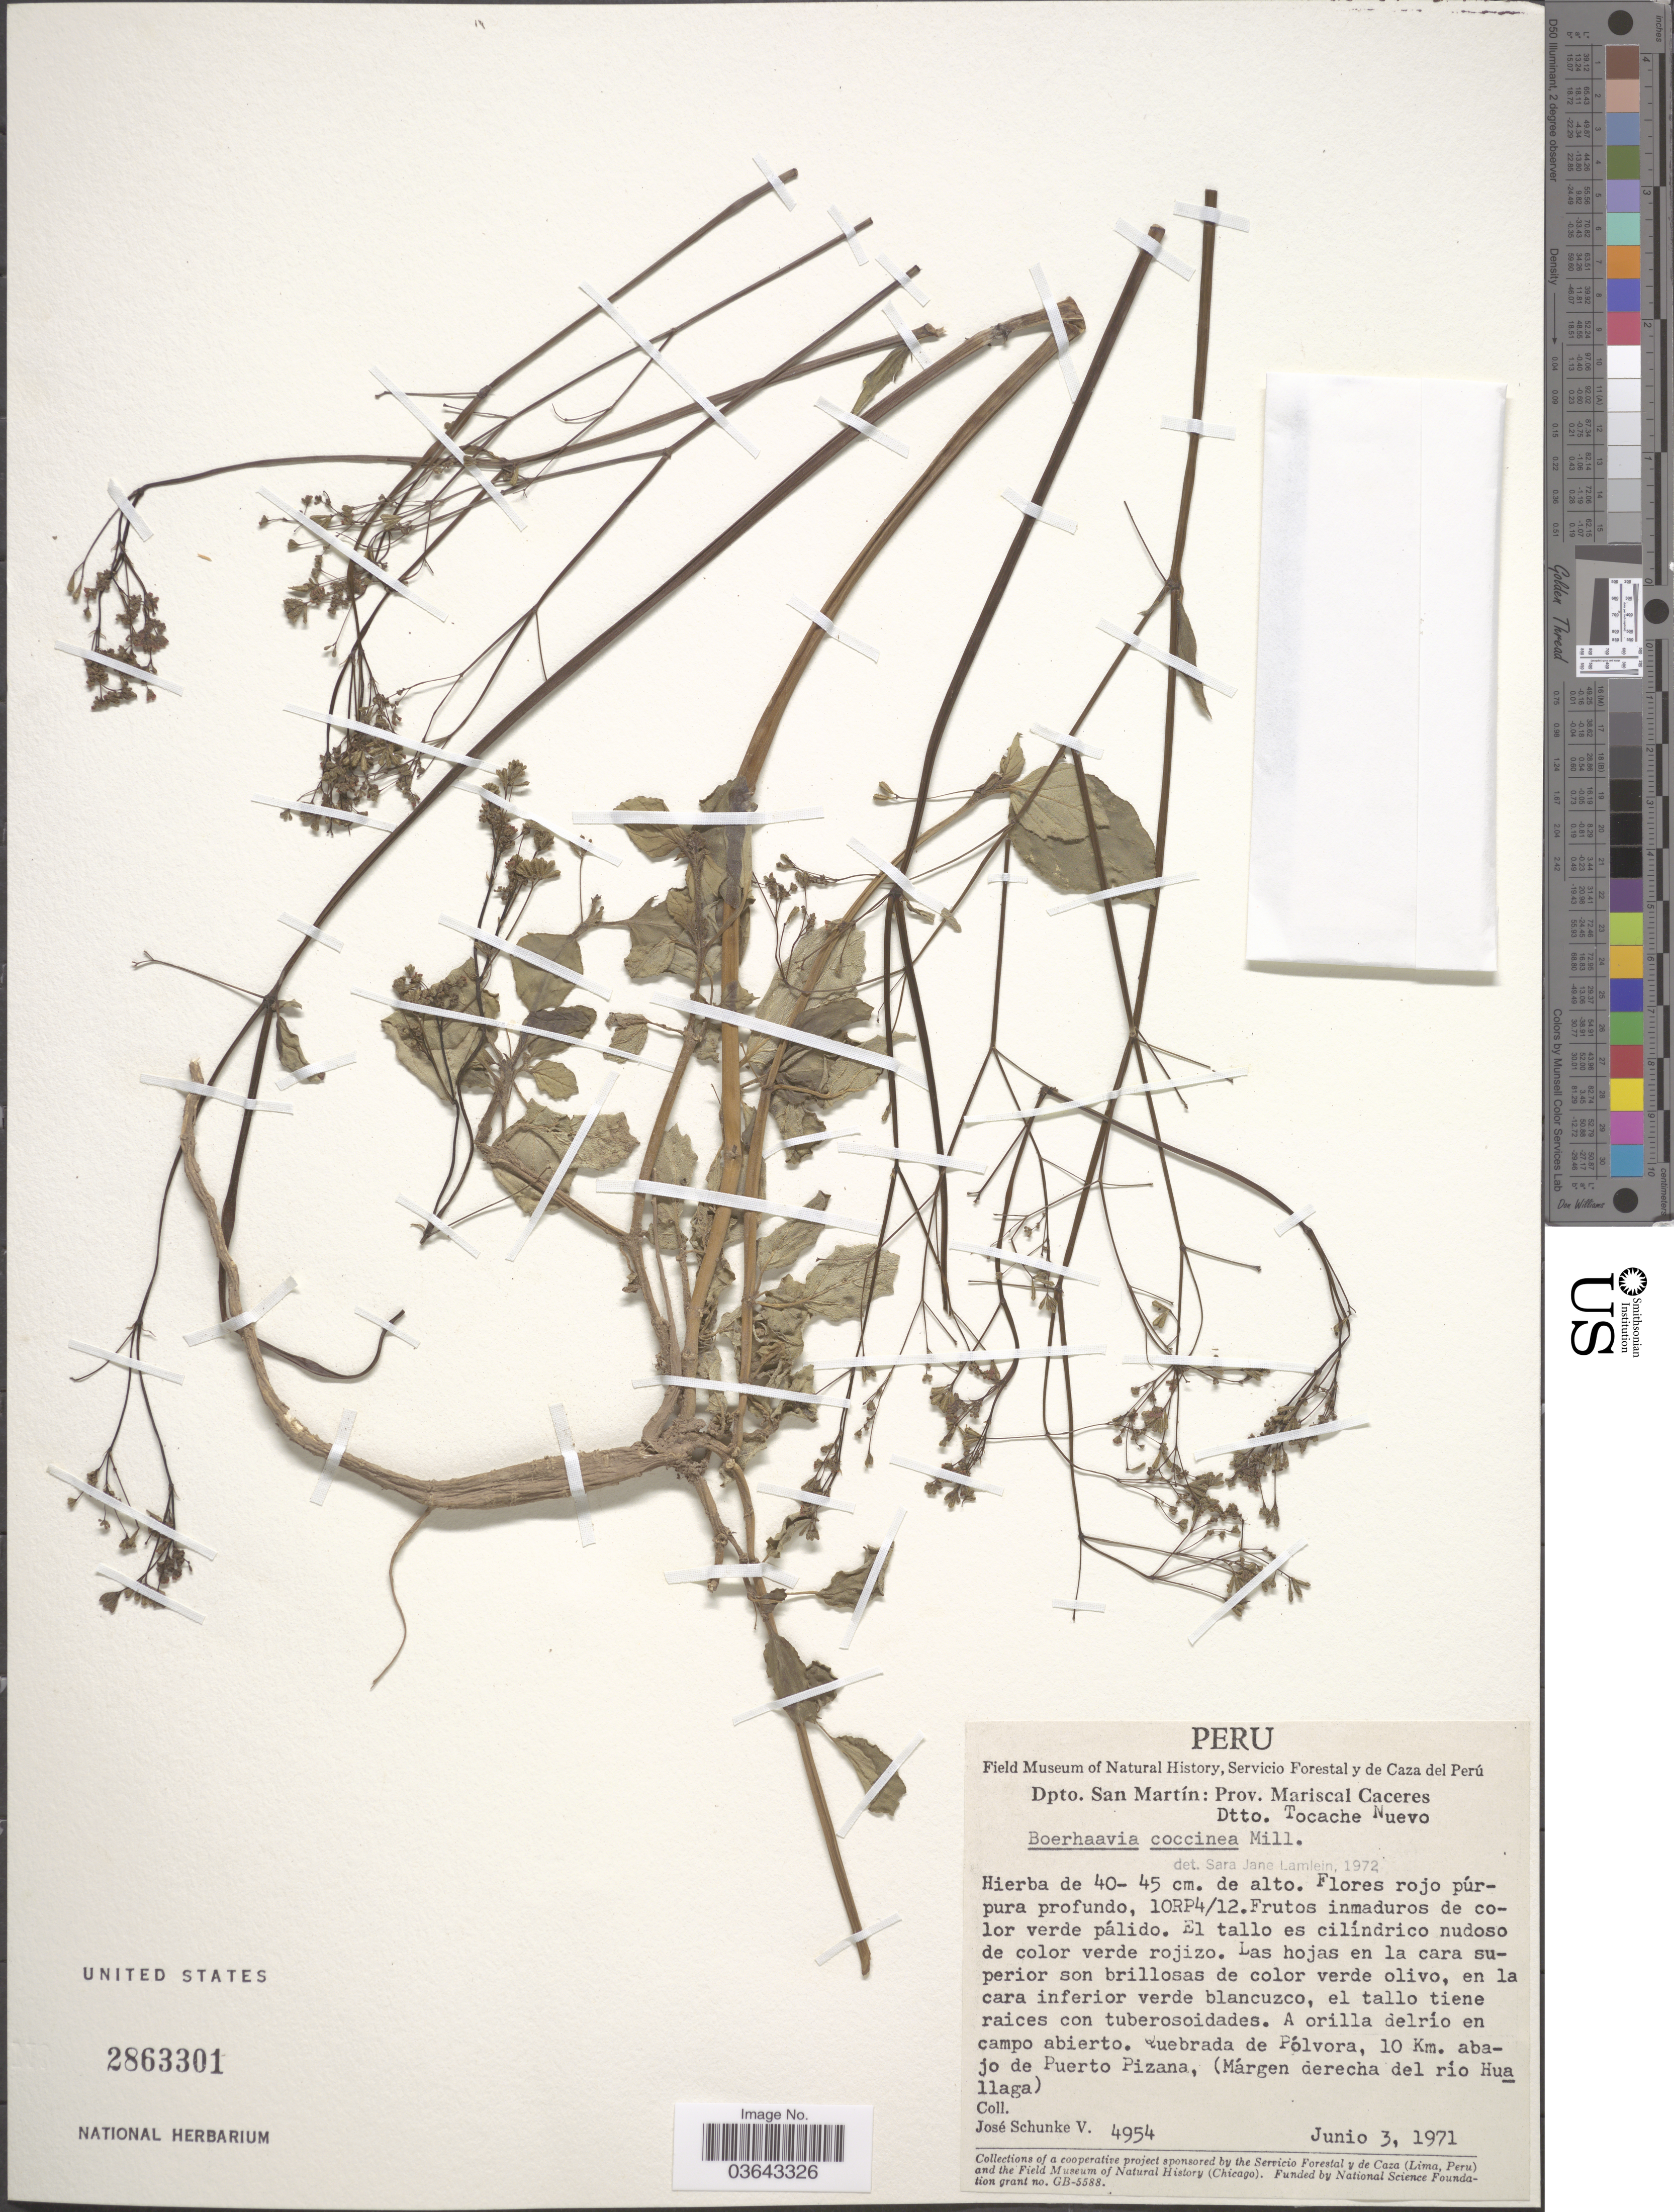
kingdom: Plantae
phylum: Tracheophyta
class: Magnoliopsida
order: Caryophyllales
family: Nyctaginaceae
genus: Boerhavia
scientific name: Boerhavia diffusa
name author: L.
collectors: J. Schunke Vigo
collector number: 4954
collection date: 1971-06-03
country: Peru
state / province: San Martín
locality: Dpto. San Martín: Prov. Mariscal Caceres. Dtto. Tocache Nuevo. Quebrada de Pólvora, 10 Km. abajo de Puerto Pizana, (Márgen derecha del río Huallaga).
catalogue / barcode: US 2863301